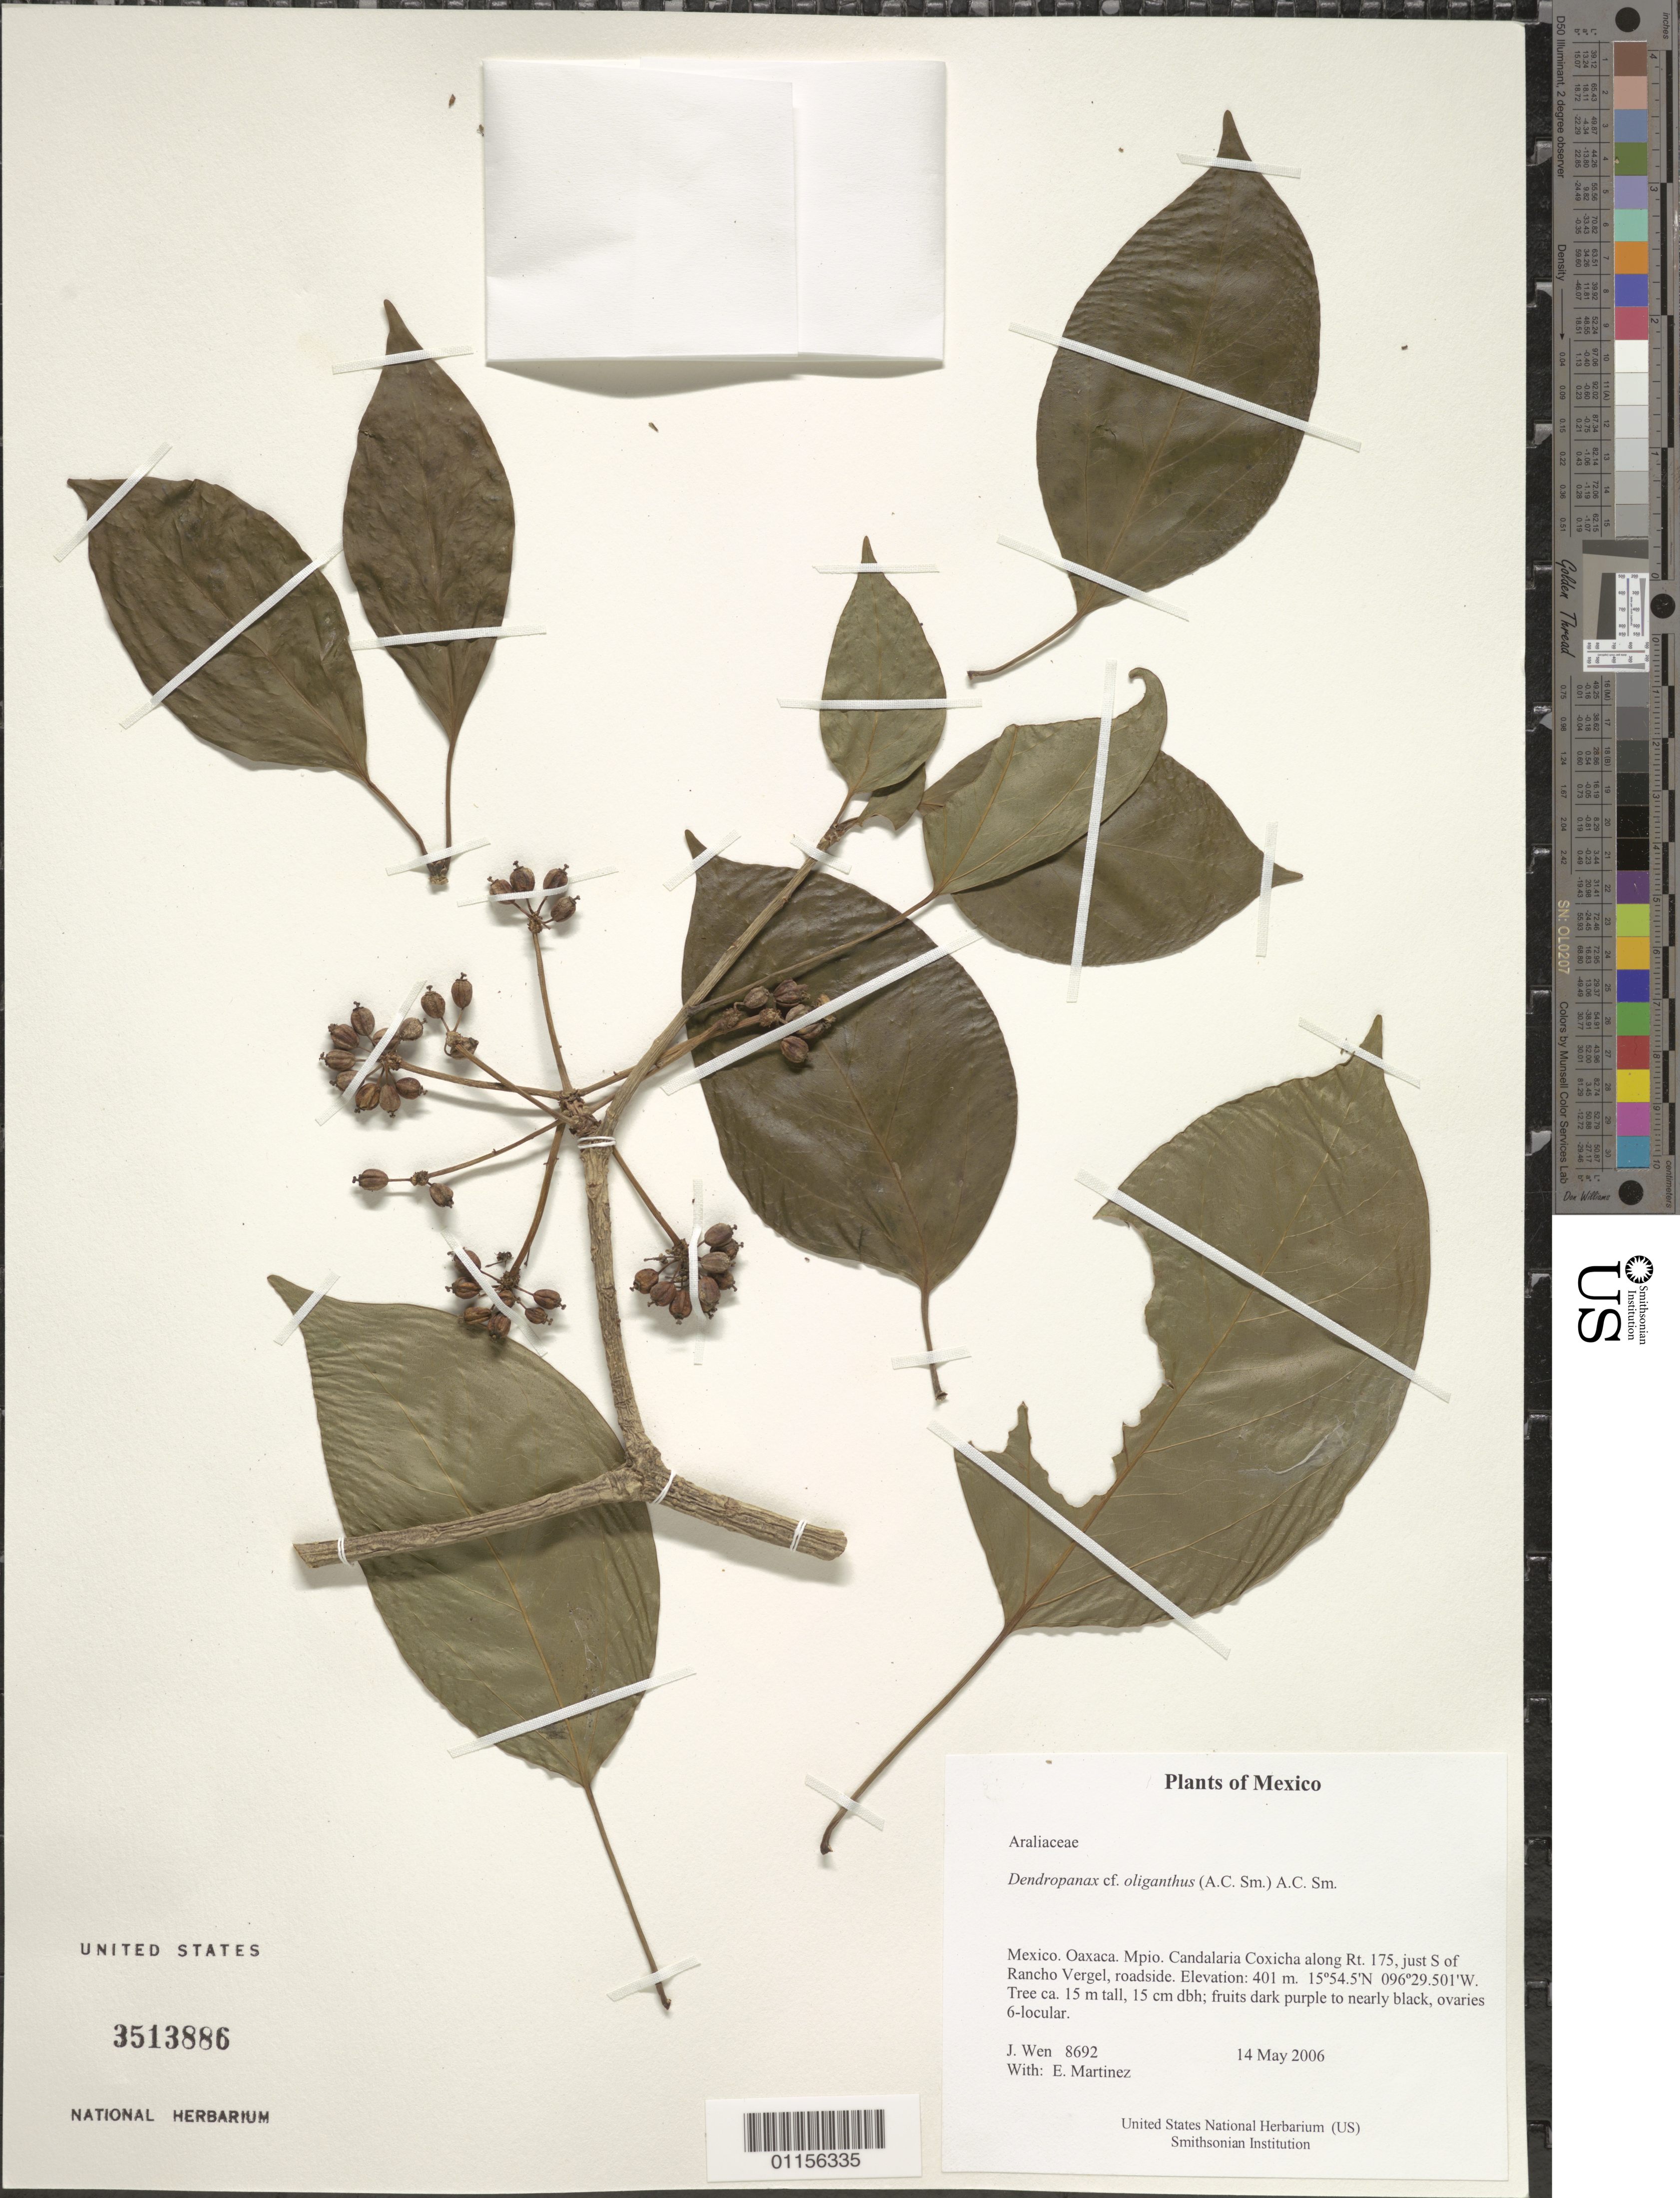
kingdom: Plantae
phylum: Tracheophyta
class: Magnoliopsida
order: Apiales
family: Araliaceae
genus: Dendropanax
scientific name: Dendropanax oliganthus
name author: (A.C. Sm.) A.C. Sm.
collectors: J. Wen & E. Martínez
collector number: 8692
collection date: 2006-05-14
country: Mexico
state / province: Oaxaca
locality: Candalaria Coxicha along Rt 175, just S of Rancho Vergel.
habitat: Tree. Roadside.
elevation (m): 401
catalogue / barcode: US 3513886